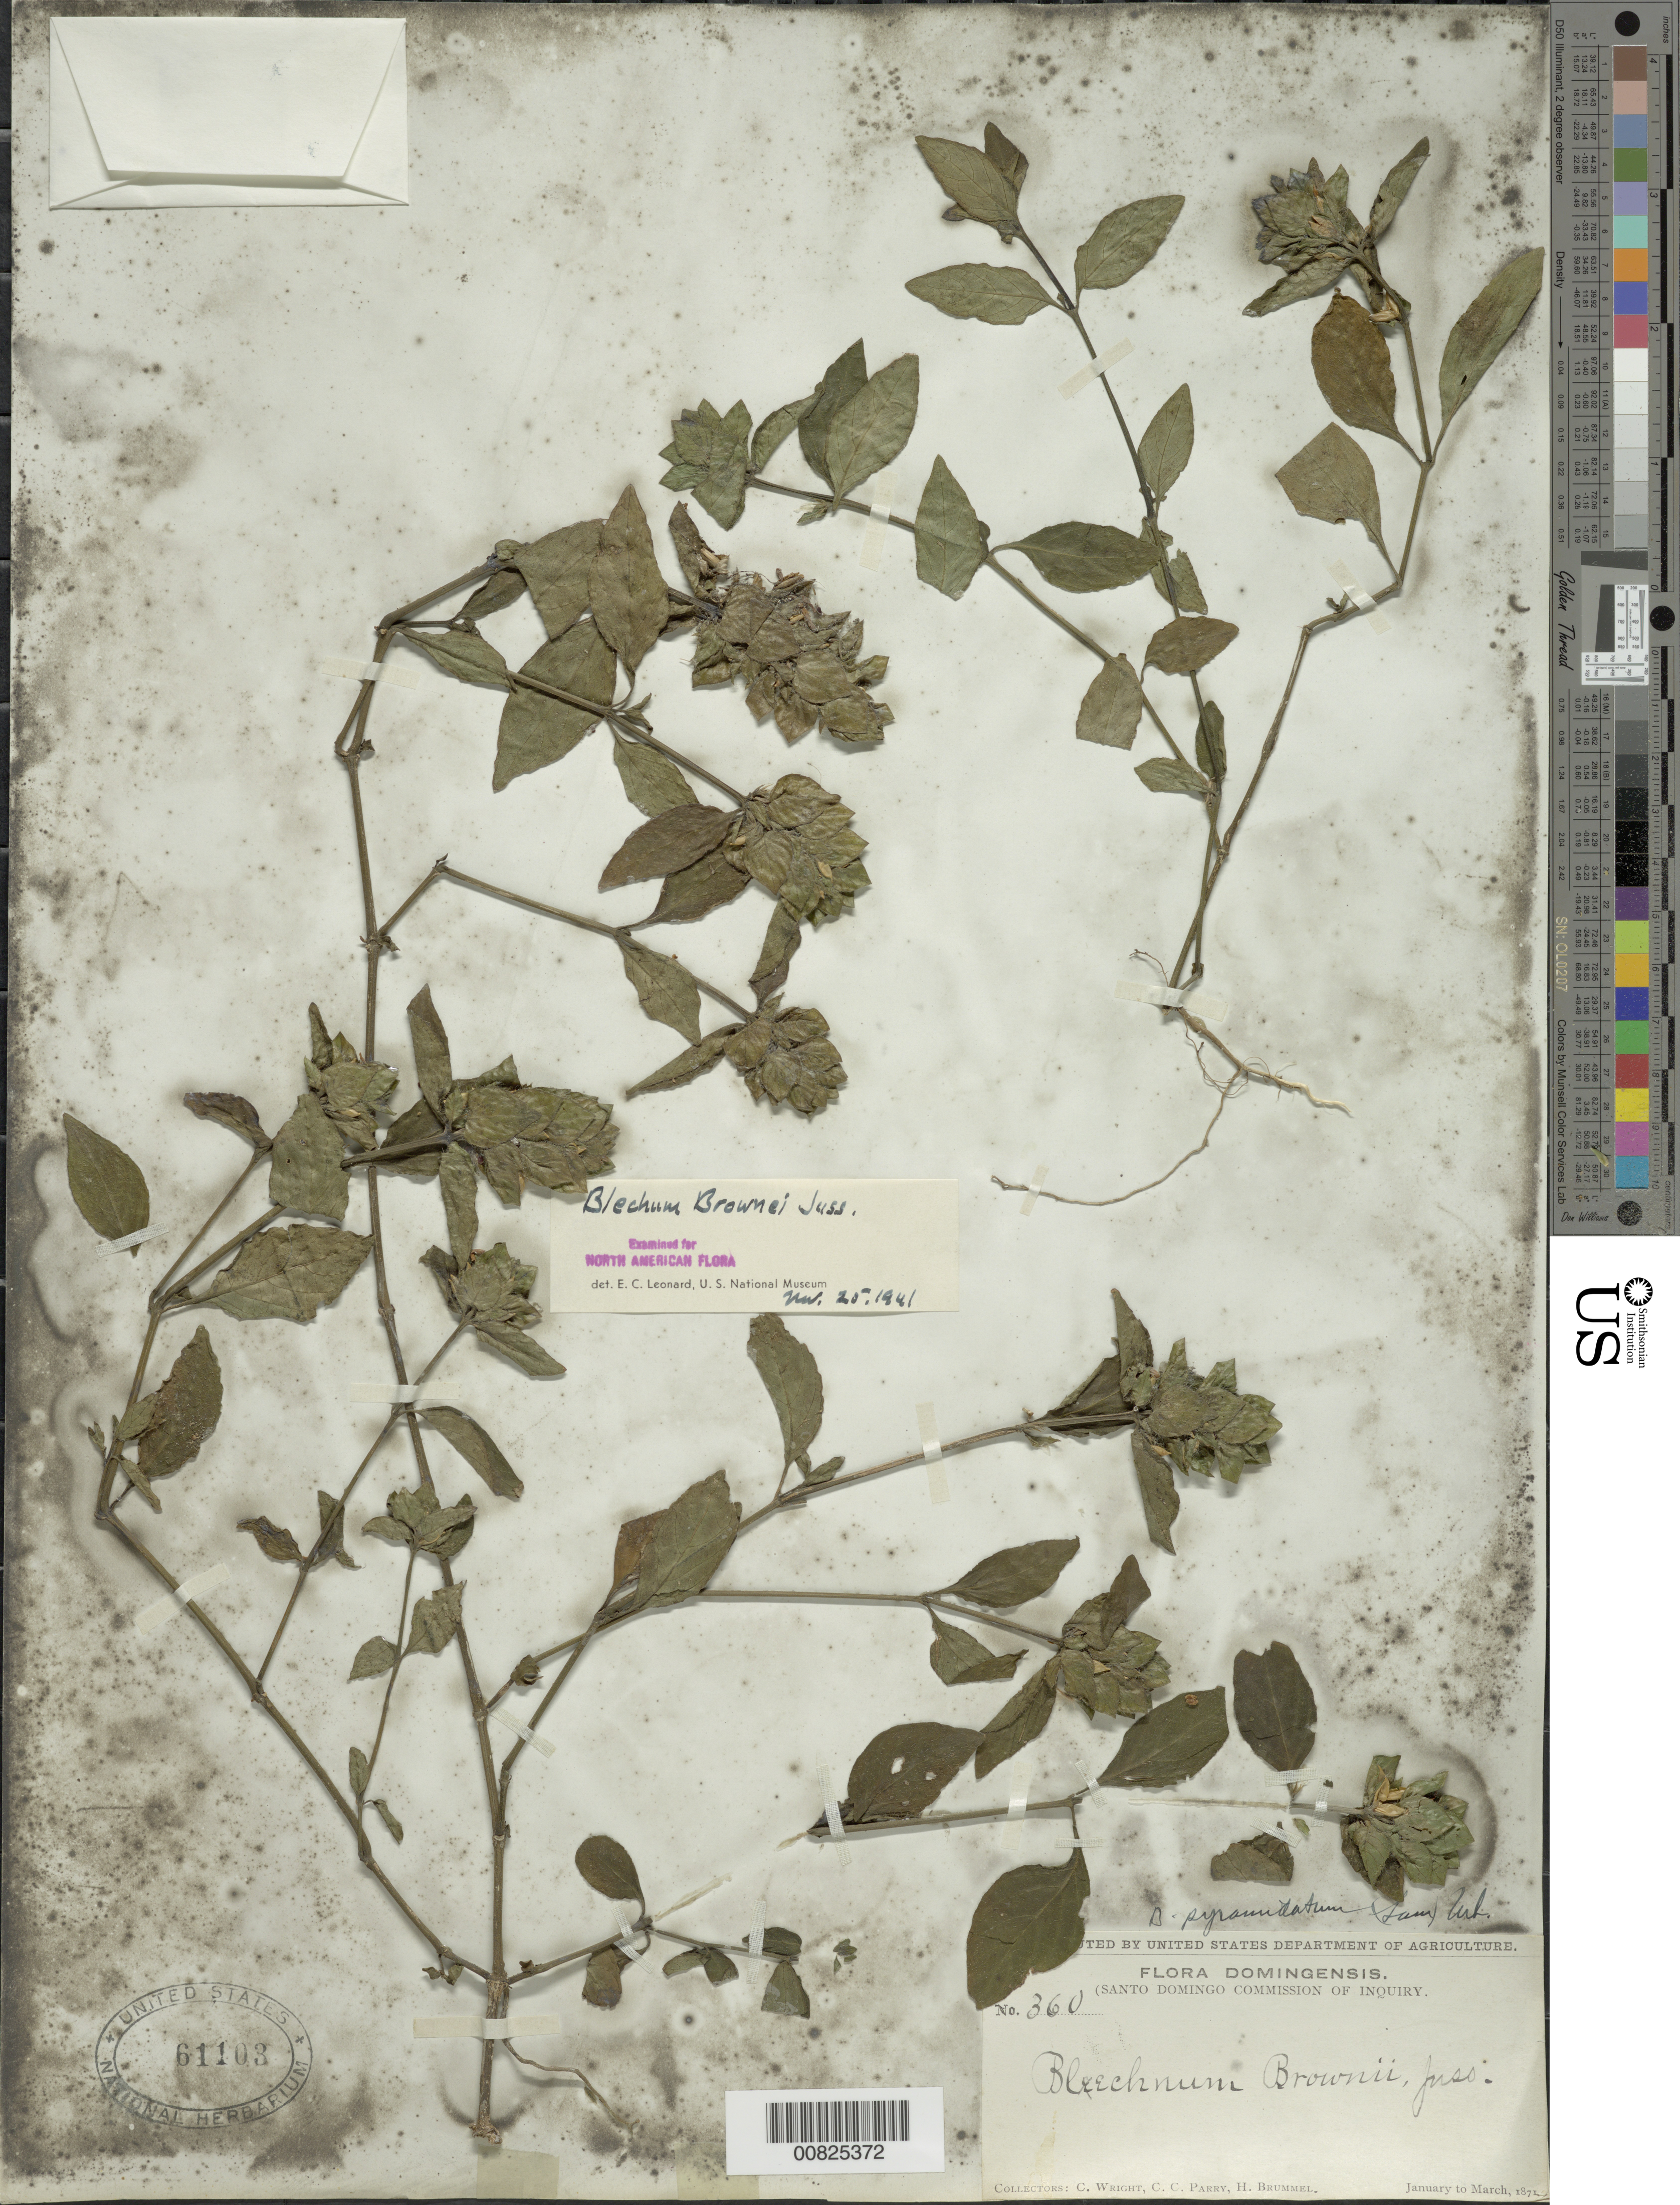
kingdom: Plantae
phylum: Tracheophyta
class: Magnoliopsida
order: Lamiales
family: Acanthaceae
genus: Blechum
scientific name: Blechum pyramidatum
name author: (Lam.) Urb.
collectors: C. Wright, C. C. Parry & H. Brummel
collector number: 360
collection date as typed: Jan 1871 to -- Mar 1871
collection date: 1871-01/1871-03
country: Dominican Republic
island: Hispaniola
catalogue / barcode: US 61103